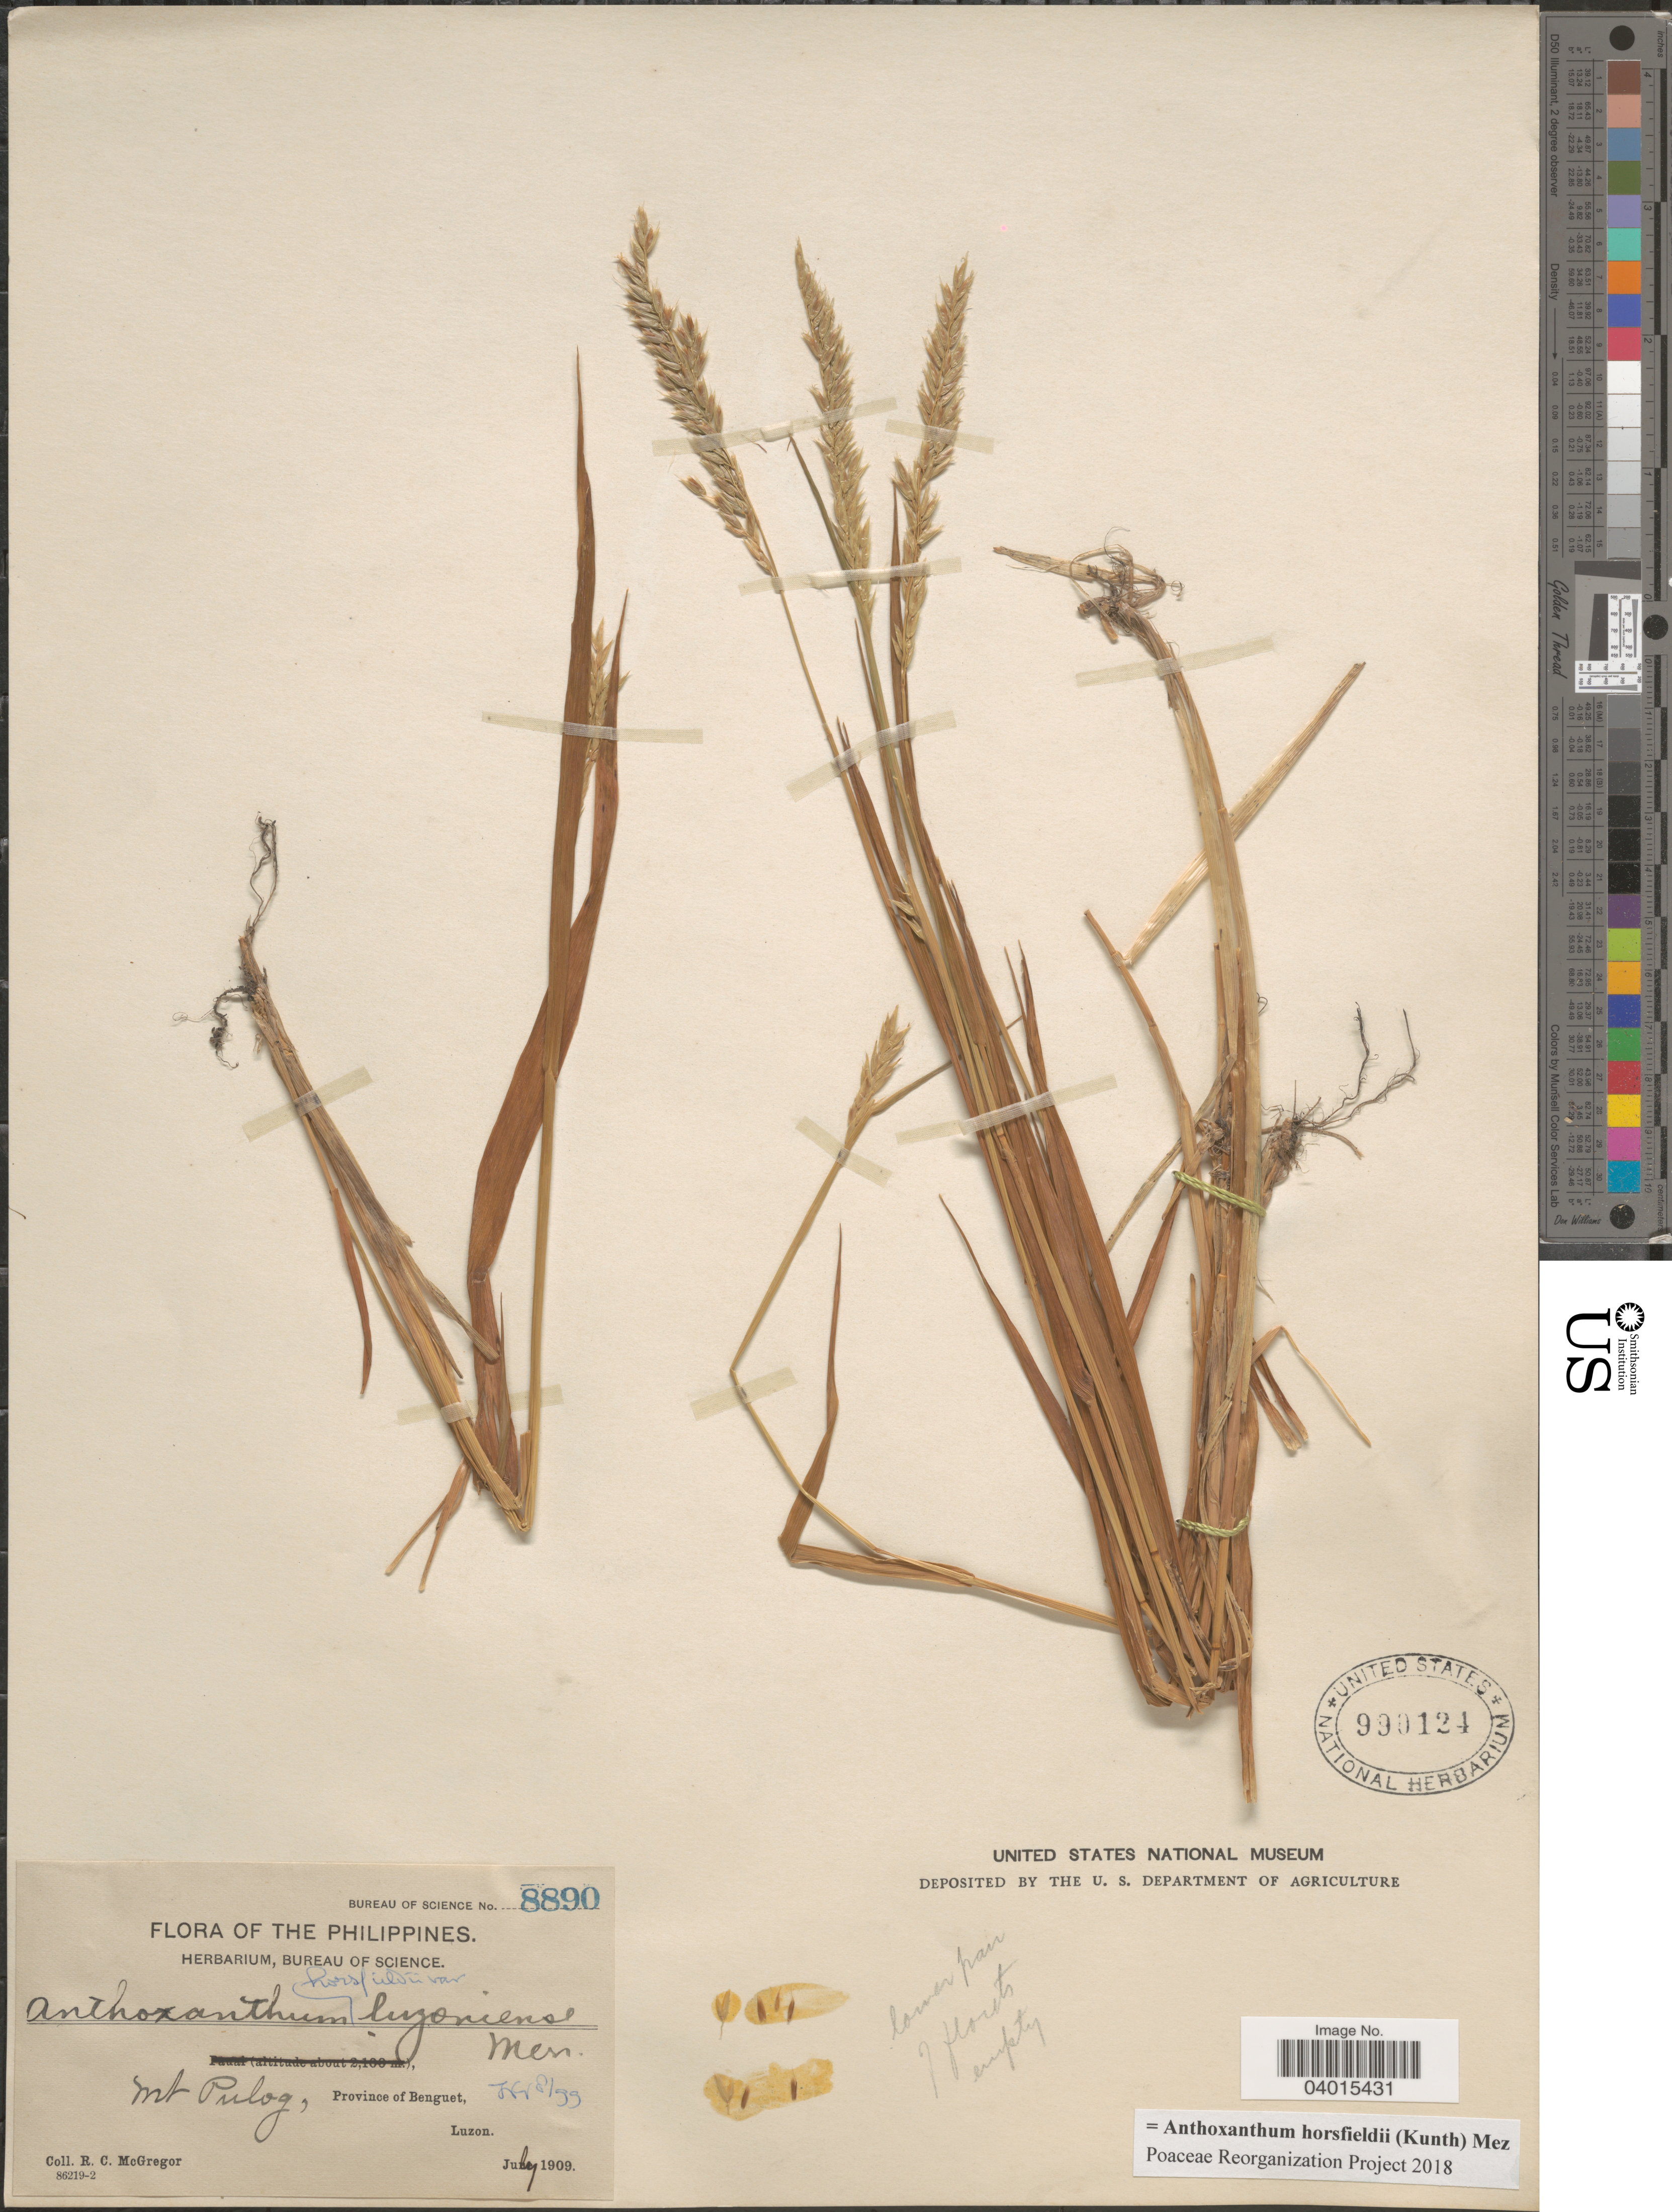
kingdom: Plantae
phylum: Tracheophyta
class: Liliopsida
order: Poales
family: Poaceae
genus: Anthoxanthum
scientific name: Anthoxanthum horsfieldii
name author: (Benn.) Mez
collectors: R. C. McGregor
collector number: Bureau of Science 8890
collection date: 1909-07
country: Philippines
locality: Mt Pulog, Province of Benguet, Luzon.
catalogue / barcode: US 990124